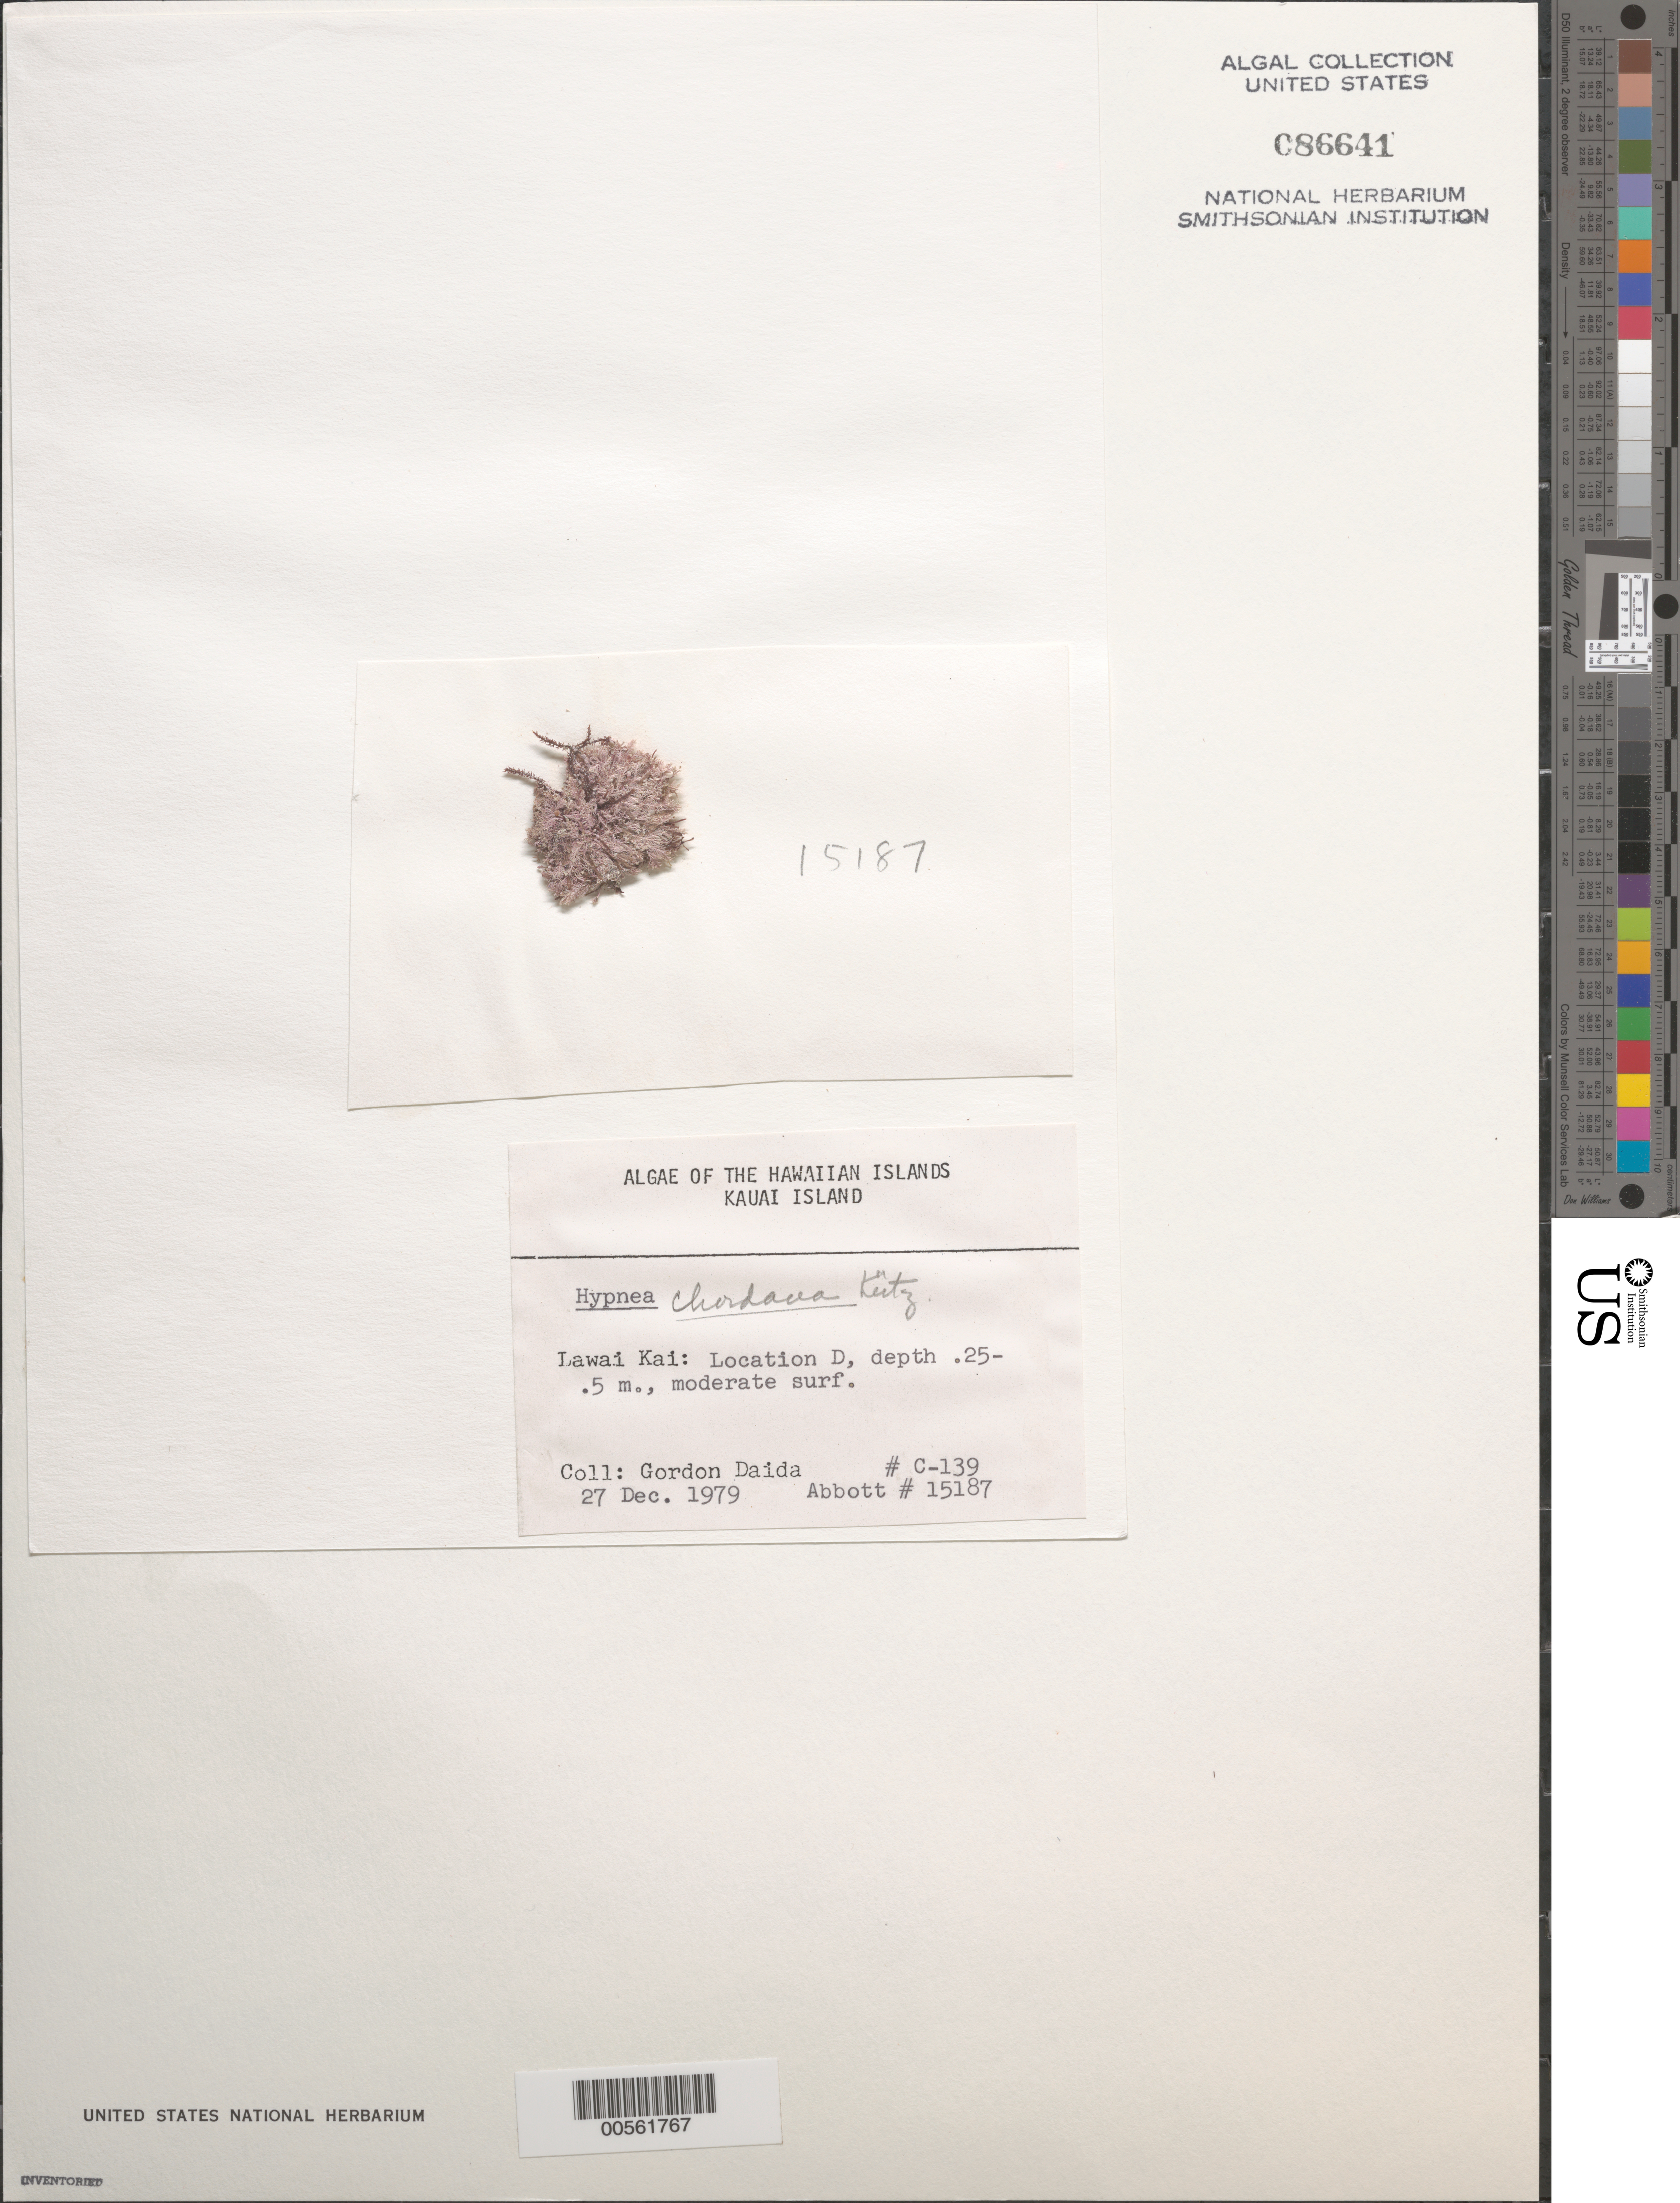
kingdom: Plantae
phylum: Rhodophyta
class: Florideophyceae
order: Gigartinales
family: Cystocloniaceae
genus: Hypnea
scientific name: Hypnea chordacea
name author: Kütz.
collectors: G. Daida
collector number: C139 & IAA 15187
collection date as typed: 27 Dec 1979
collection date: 1979-12-27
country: United States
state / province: Hawaii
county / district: Kauai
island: Kaua'i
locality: Lawai Kai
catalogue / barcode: US 86641